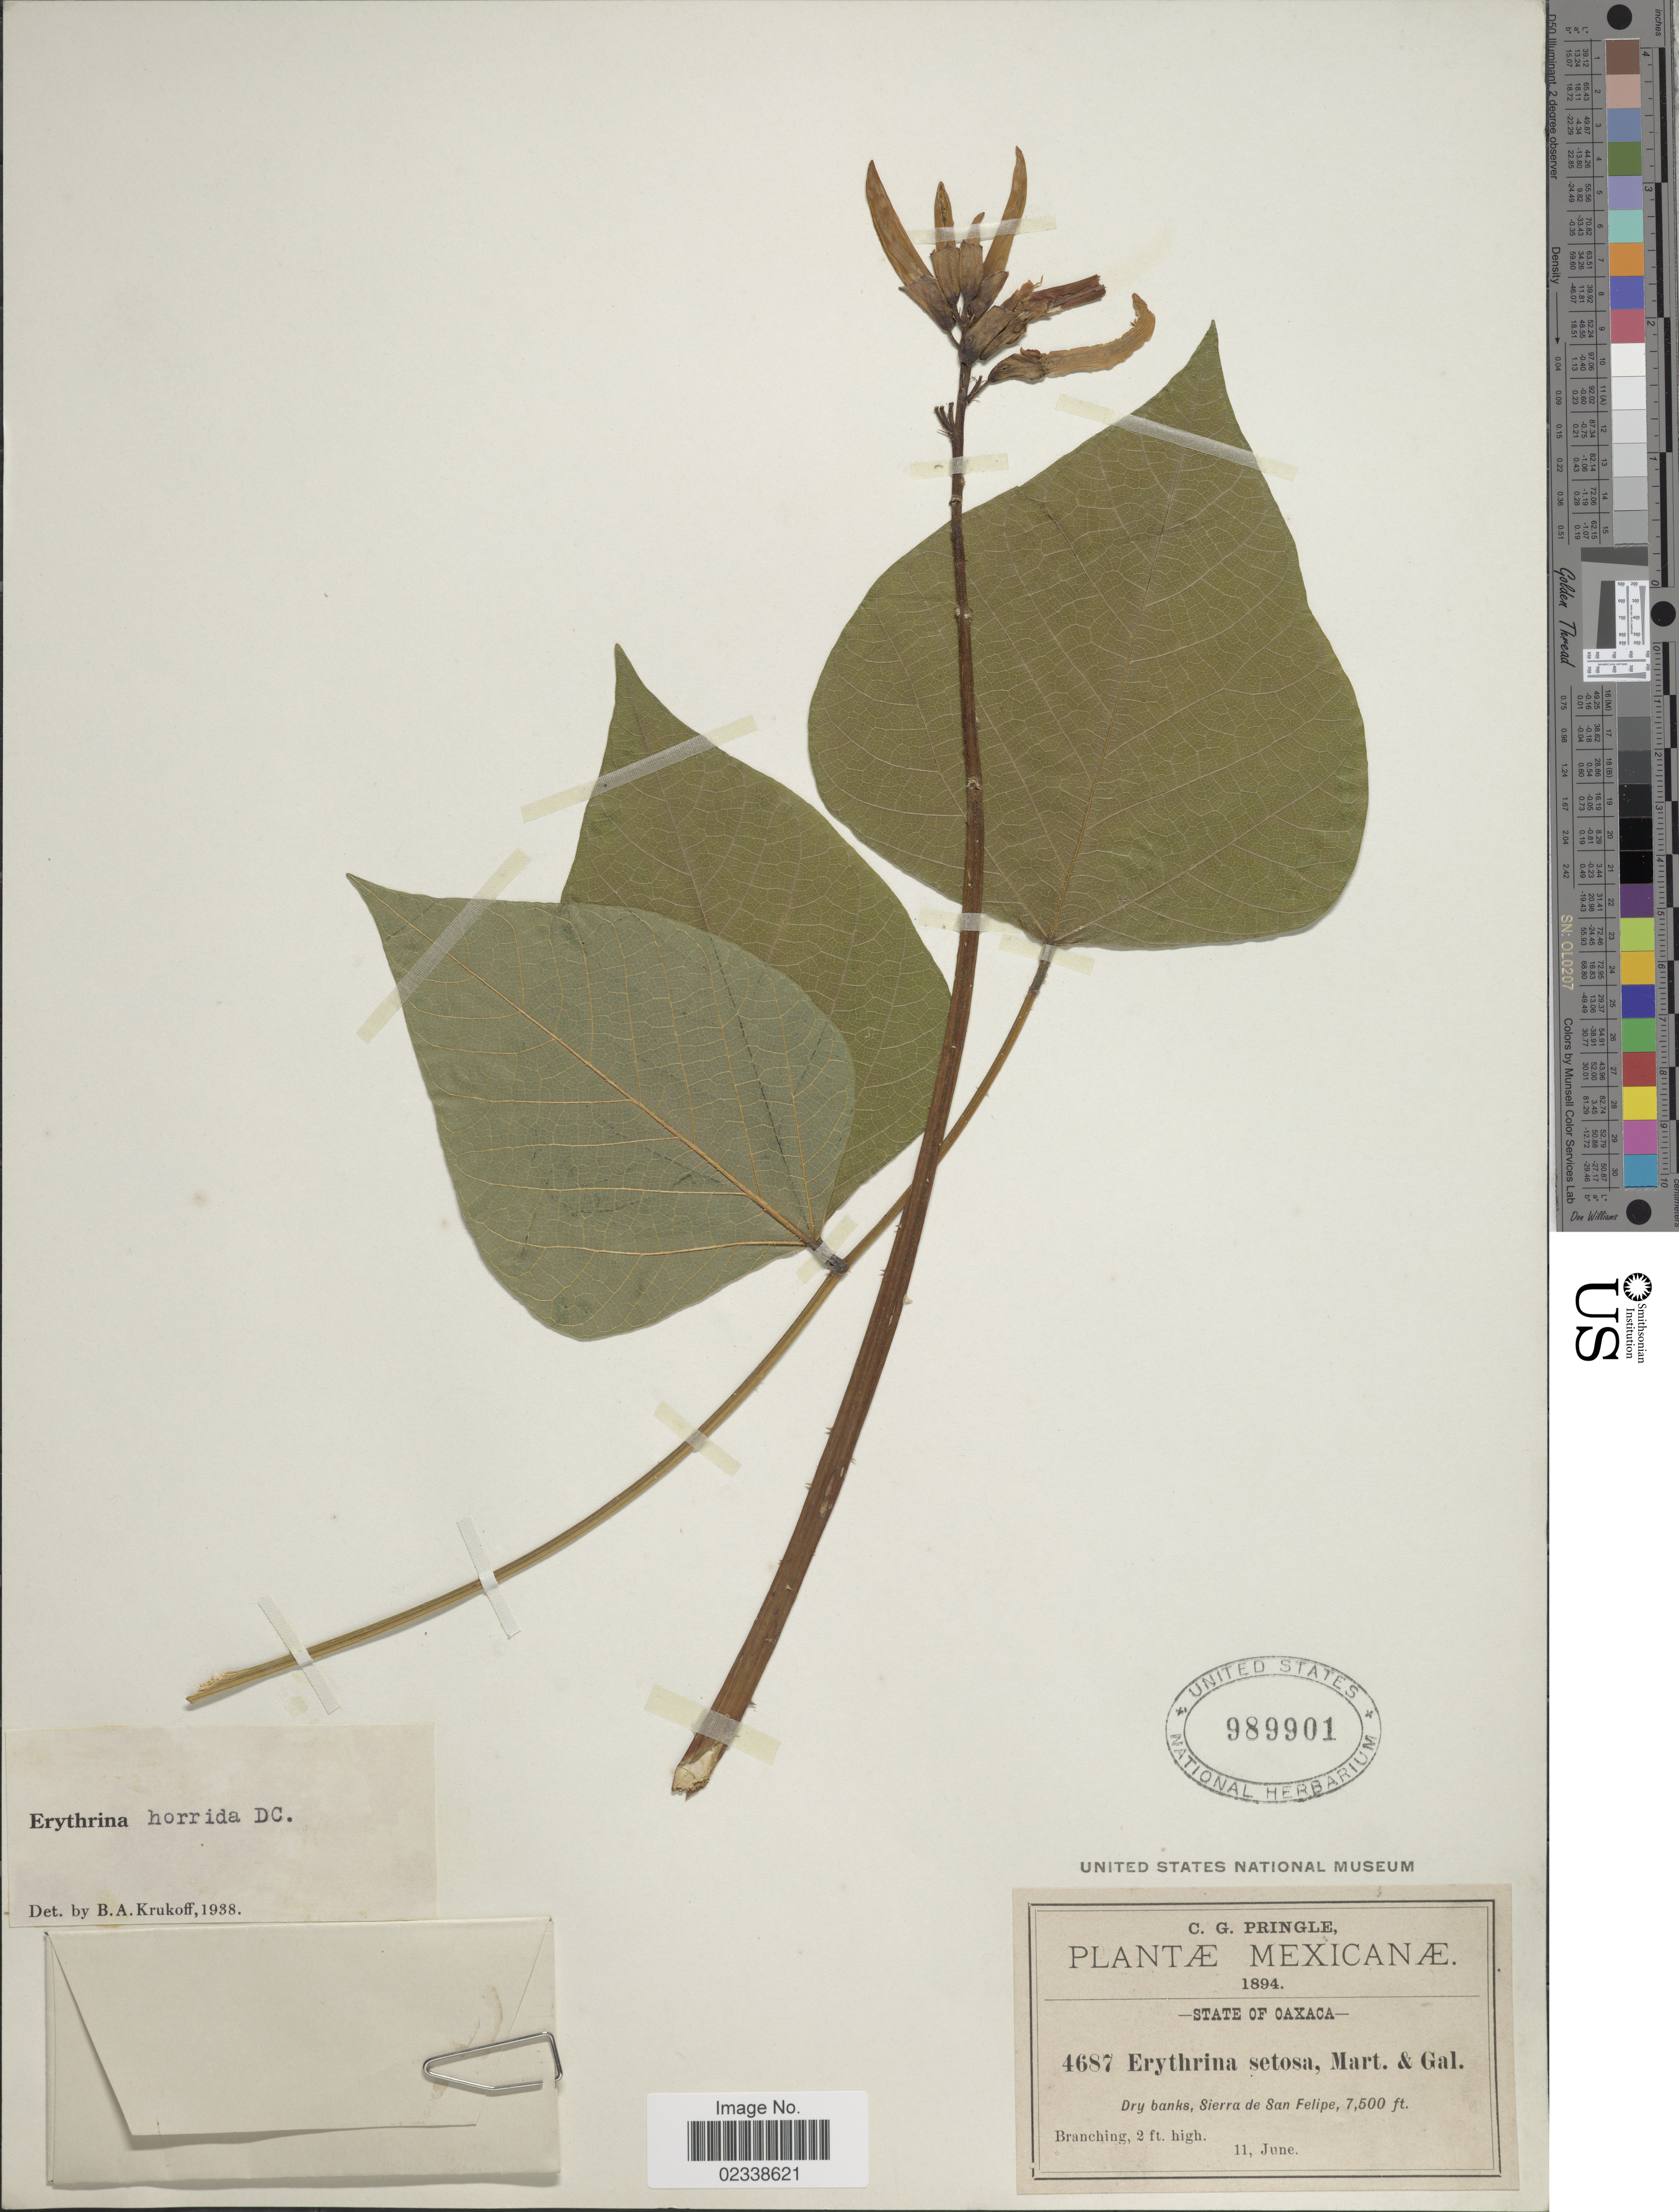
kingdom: Plantae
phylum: Tracheophyta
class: Magnoliopsida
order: Fabales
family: Fabaceae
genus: Erythrina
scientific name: Erythrina horrida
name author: DC.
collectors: C. G. Pringle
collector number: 4687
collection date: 1894-06-11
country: Mexico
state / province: Oaxaca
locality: Sierra de San Felipe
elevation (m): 2286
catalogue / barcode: US 989901